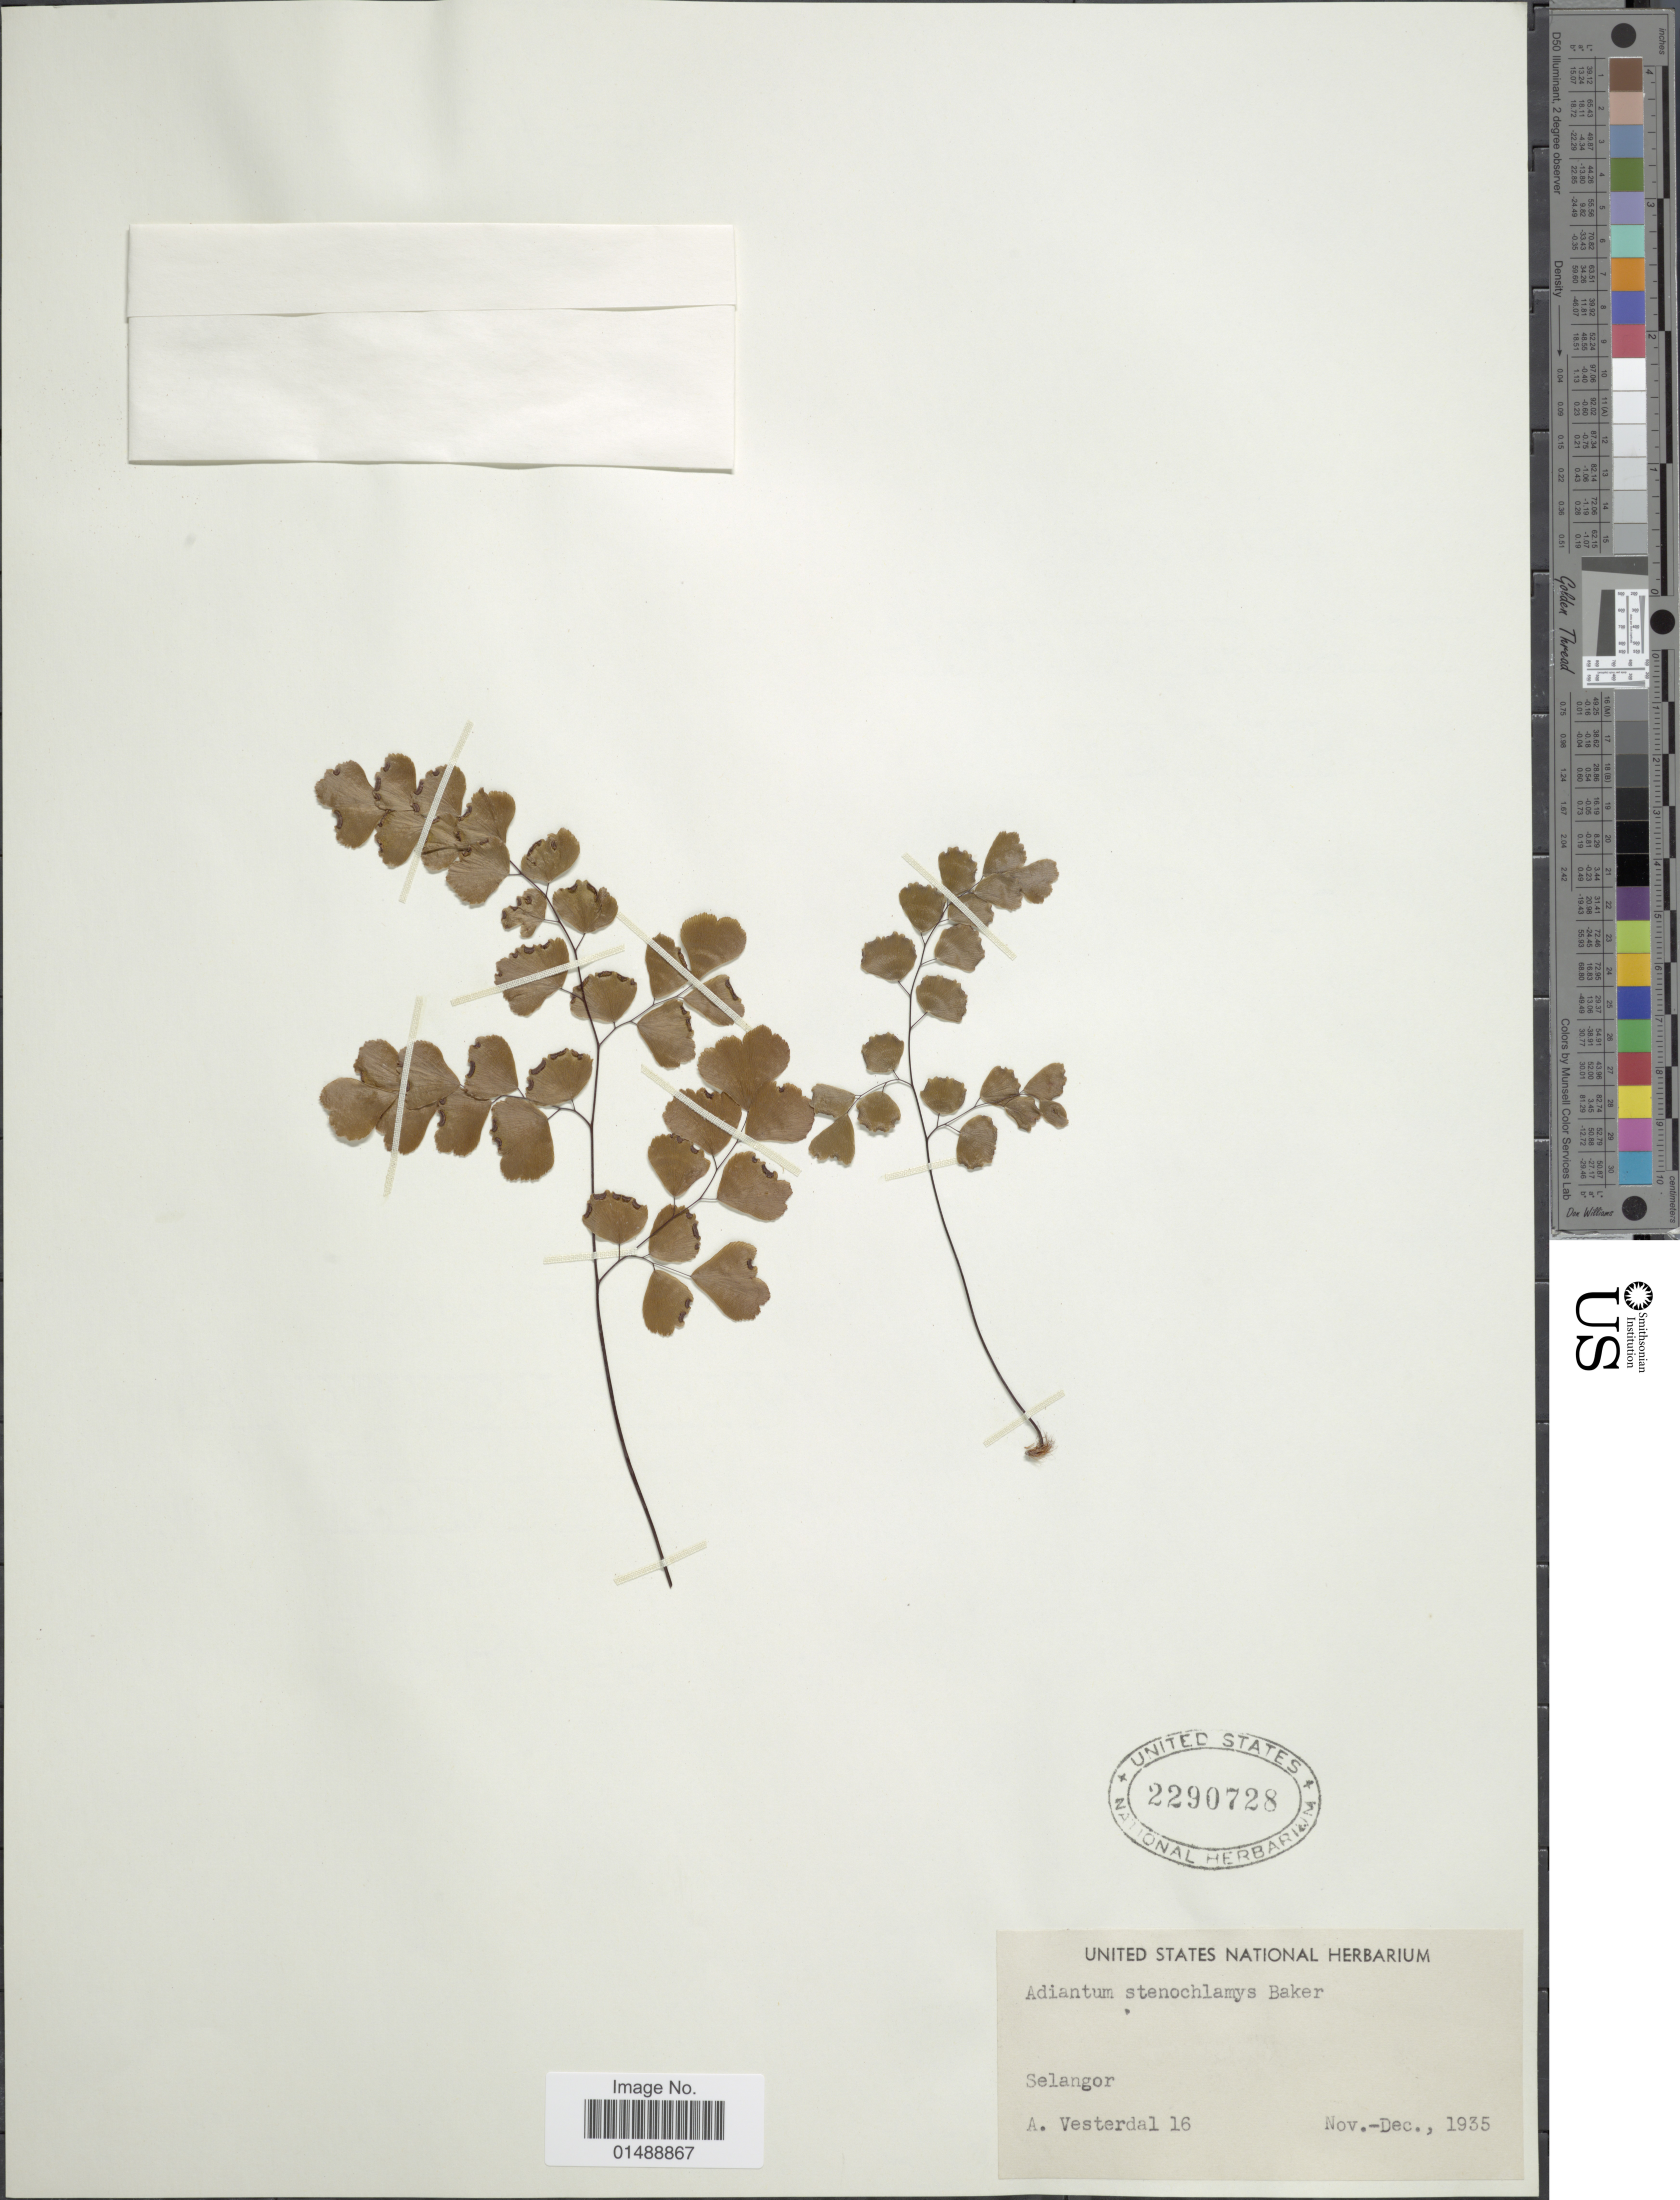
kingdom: Plantae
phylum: Tracheophyta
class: Polypodiopsida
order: Polypodiales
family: Pteridaceae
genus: Adiantum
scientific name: Adiantum stenochlamys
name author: Baker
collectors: A. Vesterdal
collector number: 16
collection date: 1935-11/1935-12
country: Malaysia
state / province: Selangor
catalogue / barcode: US 2290728